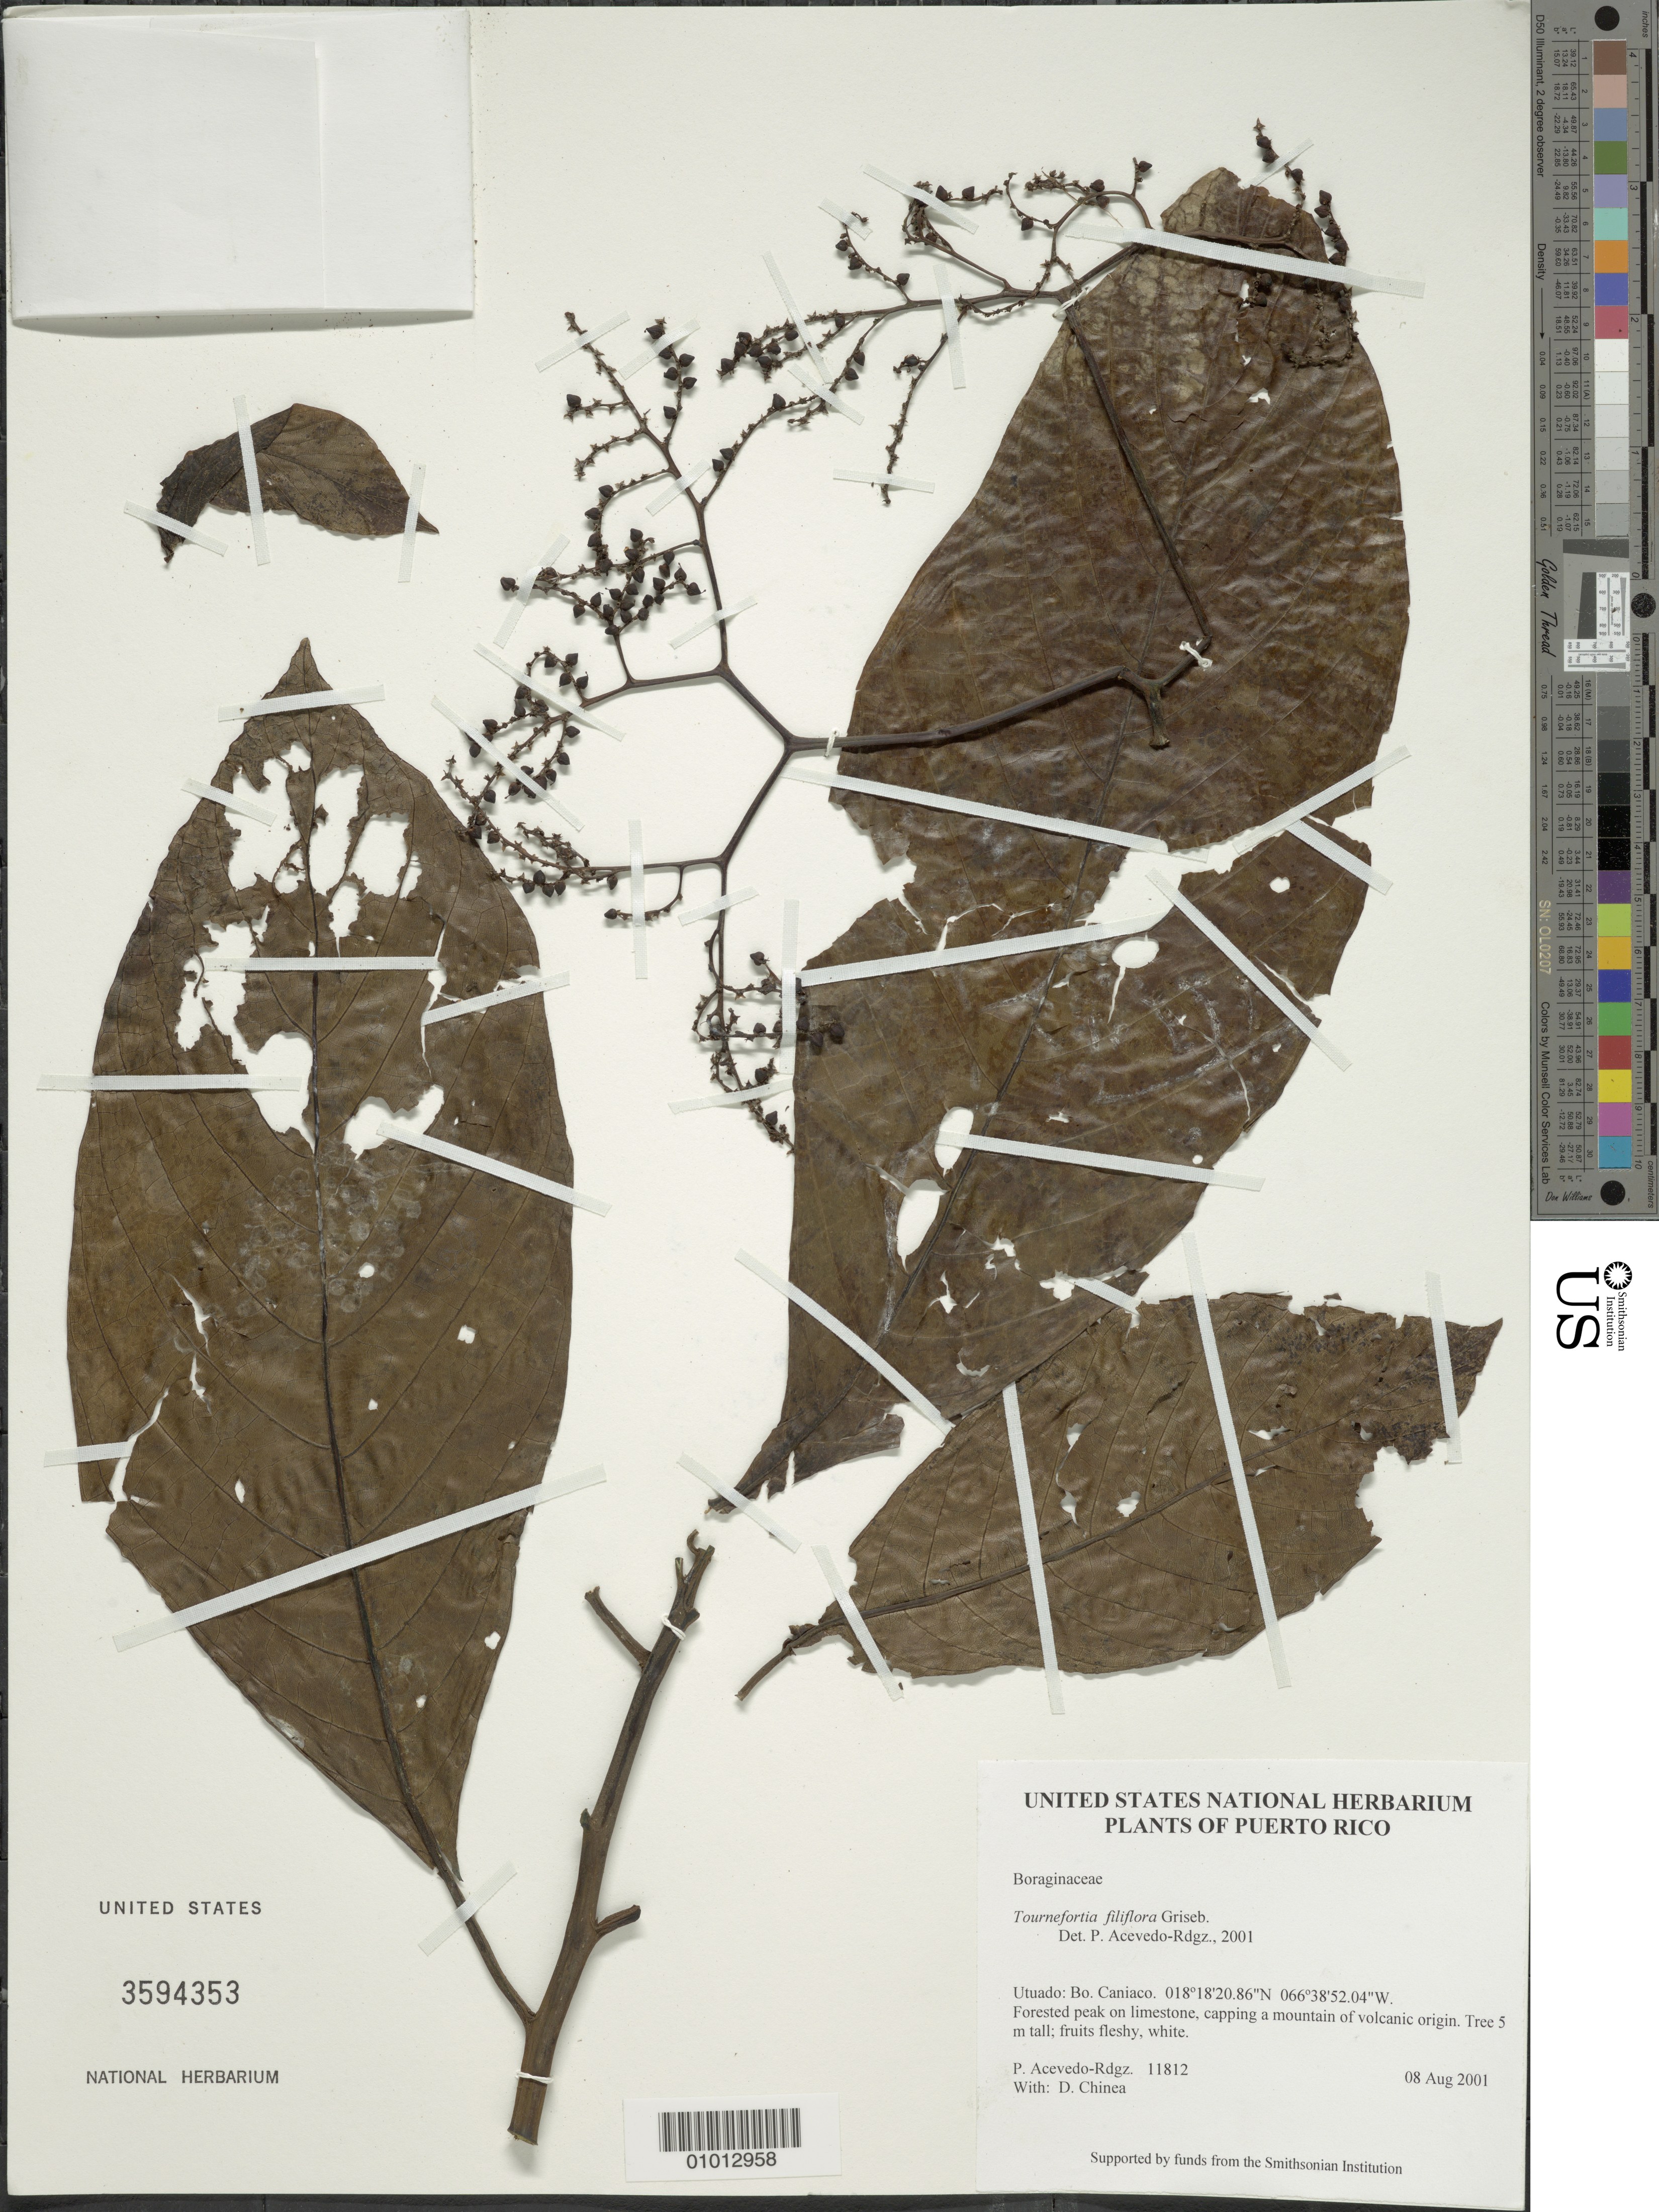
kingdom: Plantae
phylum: Tracheophyta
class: Magnoliopsida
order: Boraginales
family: Heliotropiaceae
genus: Tournefortia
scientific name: Tournefortia filiflora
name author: Griseb.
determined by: Acevedo-Rodríguez, P., (BOT), Smithsonian Institution - National Museum of Natural History (UNITED STATES)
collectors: P. Acevedo-Rodr. & D. Chinea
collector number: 11812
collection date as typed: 08 Aug 2001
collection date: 2001-08-08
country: Puerto Rico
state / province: Utuado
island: Puerto Rico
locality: Utuado: Bo. Caniaco.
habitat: Forested peak on limestone, capping a mountain of volcanic origin.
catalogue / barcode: US 3594353